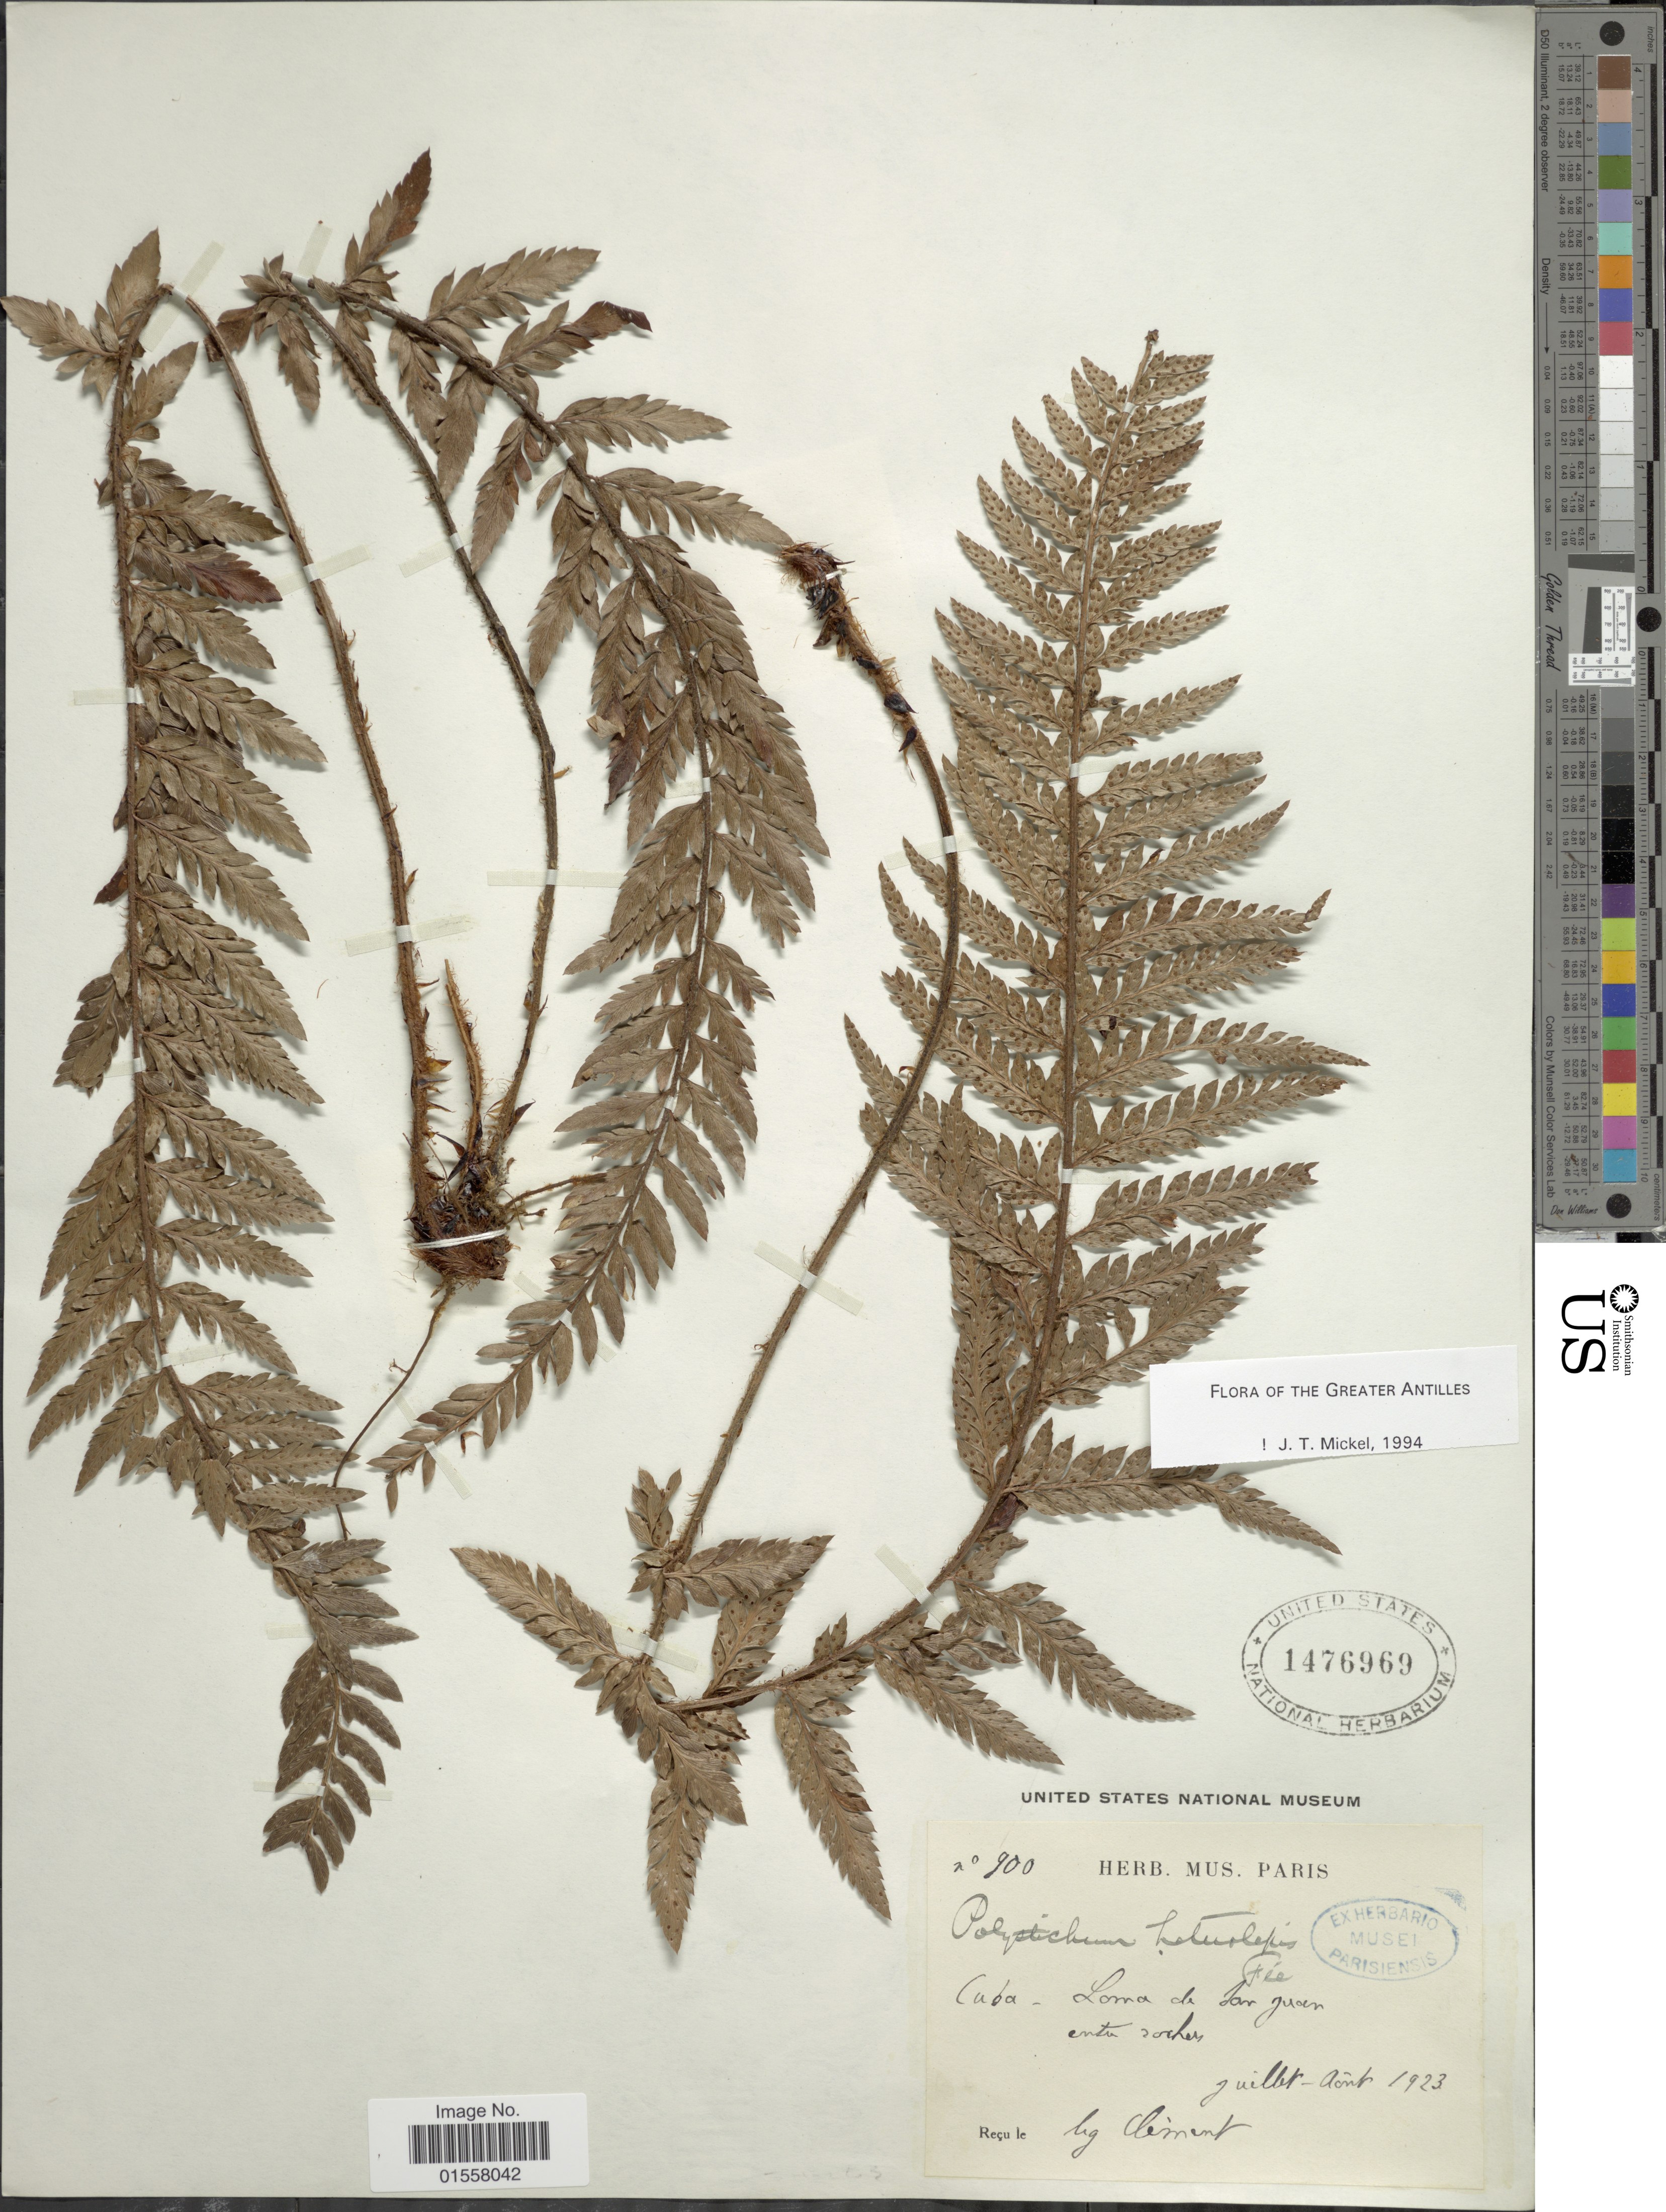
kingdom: Plantae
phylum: Tracheophyta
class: Polypodiopsida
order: Polypodiales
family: Dryopteridaceae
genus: Polystichum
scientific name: Polystichum heterolepis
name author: Fée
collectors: -. Clement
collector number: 900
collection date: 1923-07/1923-08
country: Cuba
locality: Cuba, Loma de San Juan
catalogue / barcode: US 1476969